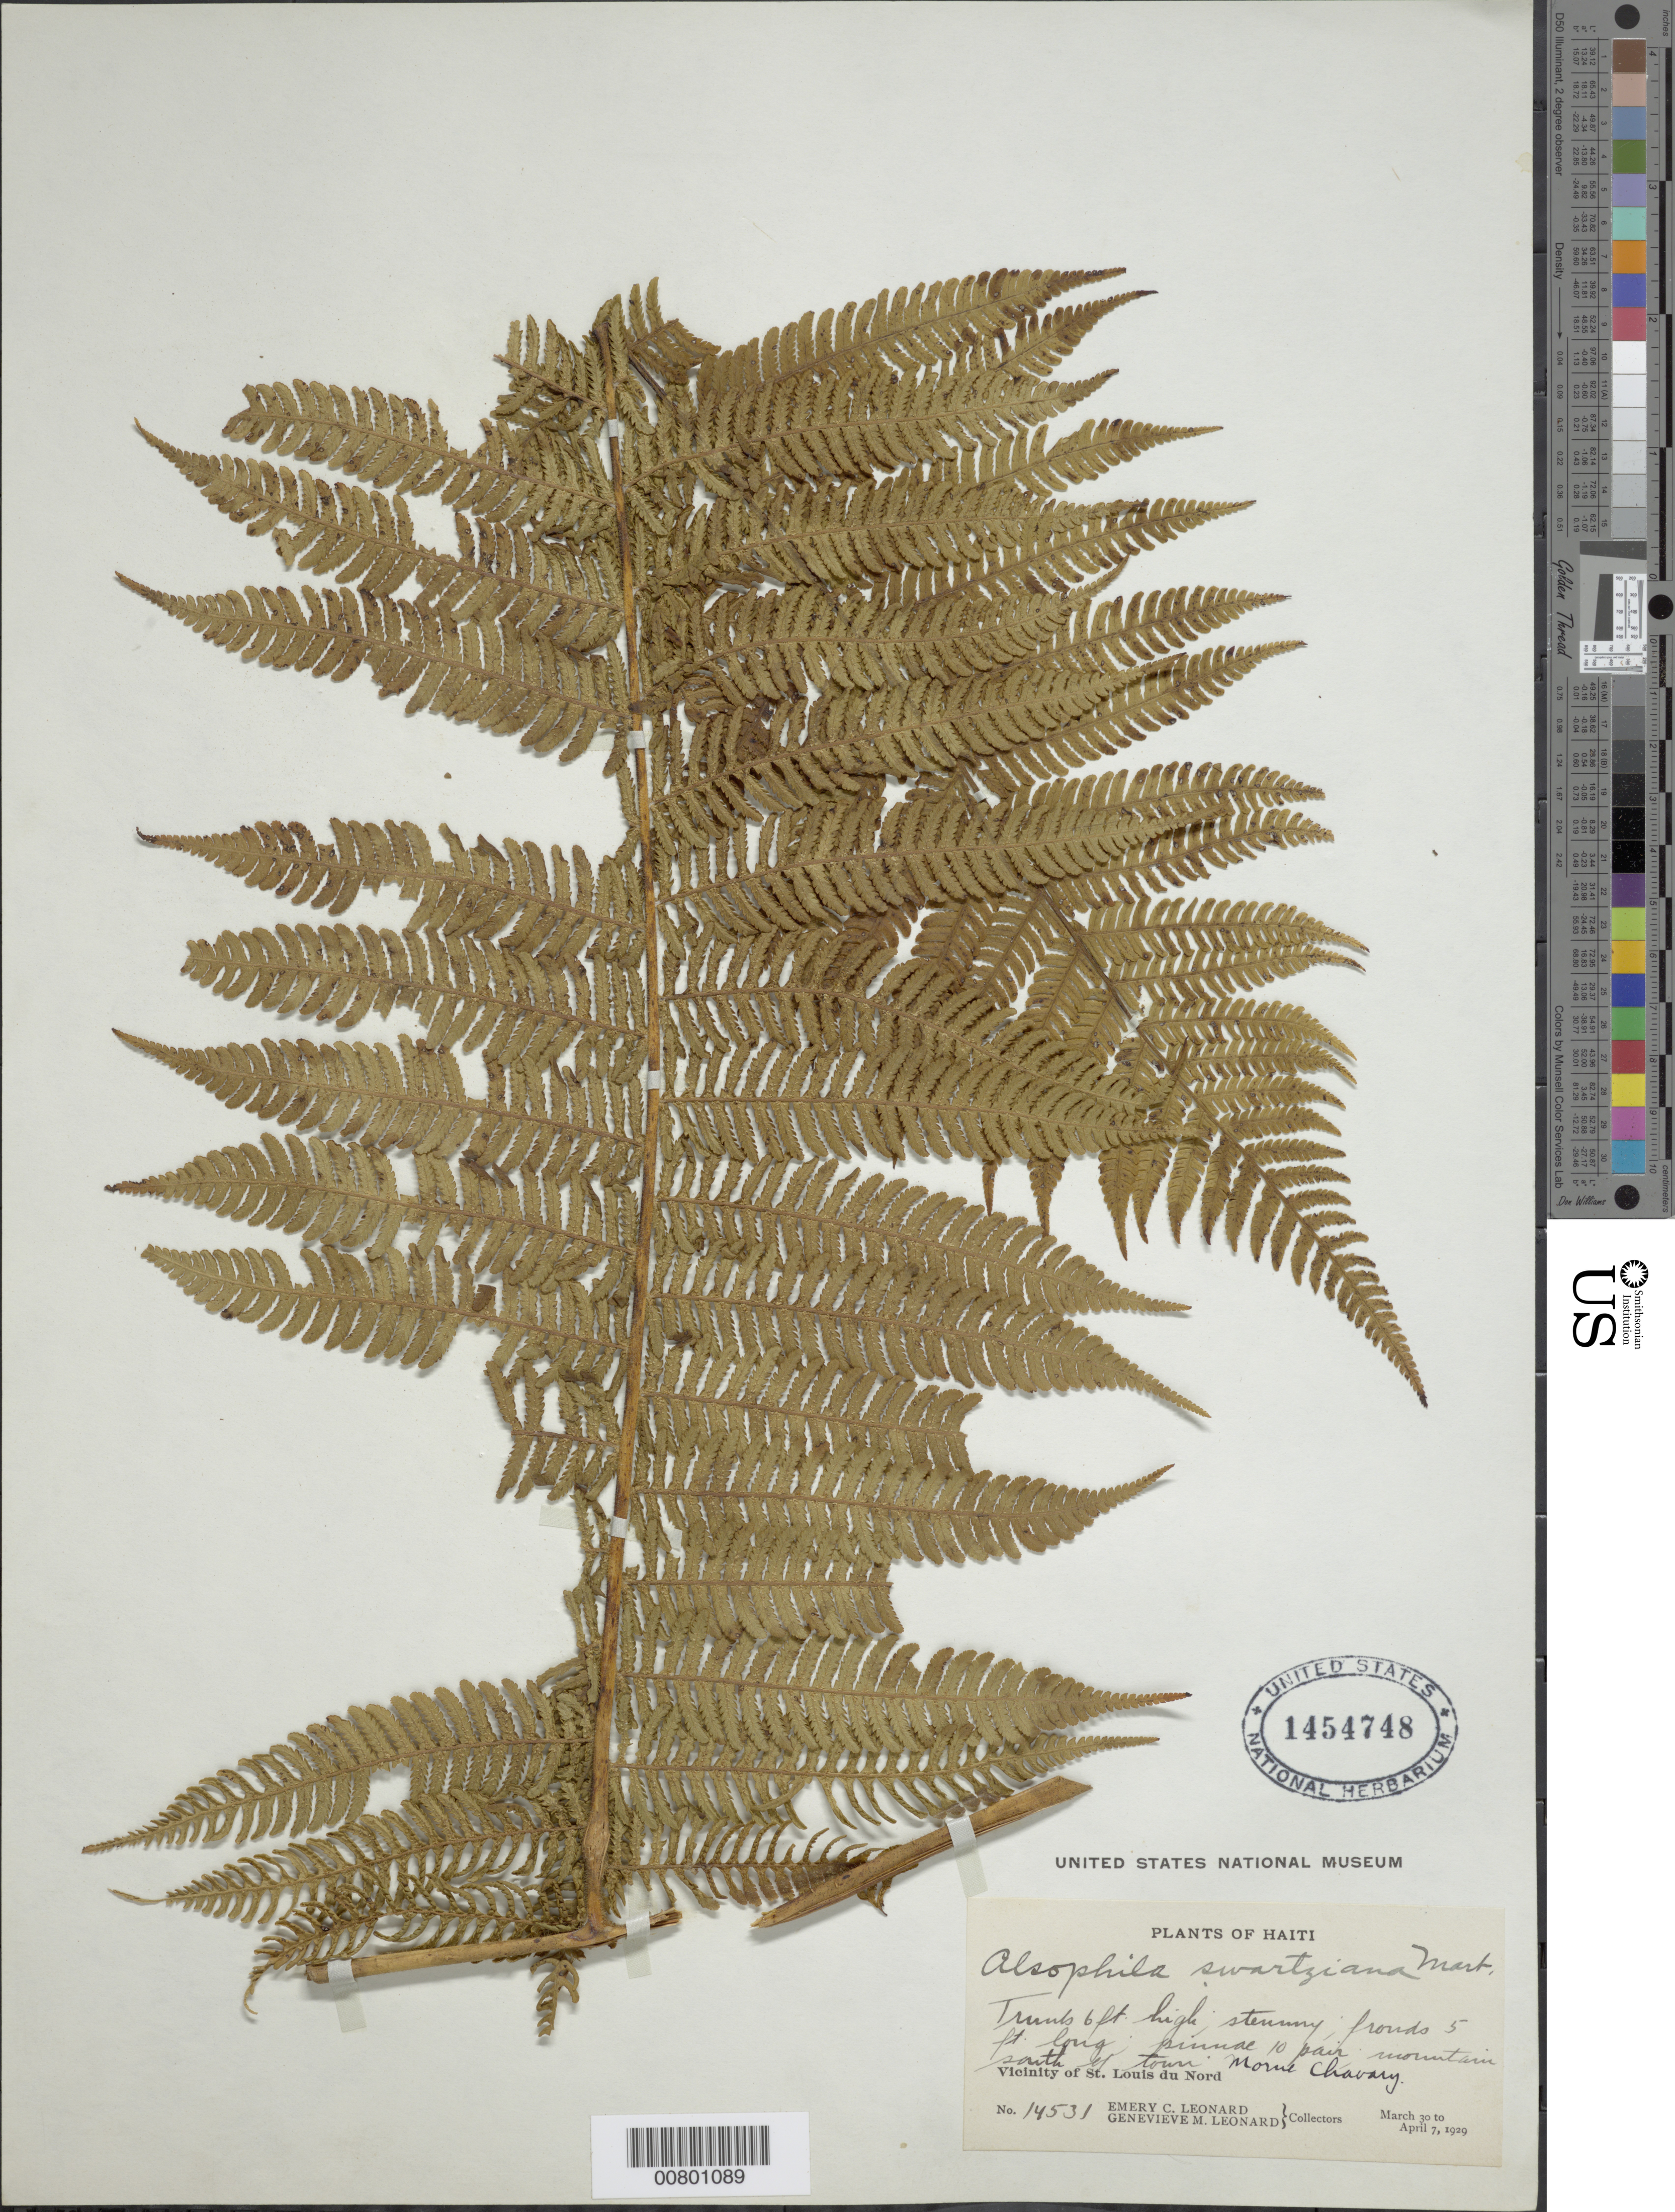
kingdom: Plantae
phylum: Tracheophyta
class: Polypodiopsida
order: Cyatheales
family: Cyatheaceae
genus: Alsophila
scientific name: Alsophila swartziana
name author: Mart.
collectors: E. C. Leonard & G. M. Leonard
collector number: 14531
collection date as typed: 30 Mar 1929 to 07 Apr 1929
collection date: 1929-03-30/1929-04-07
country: Haiti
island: Hispaniola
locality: St. Louis du Nord, Morne Chavary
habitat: Mountain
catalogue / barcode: US 1454748